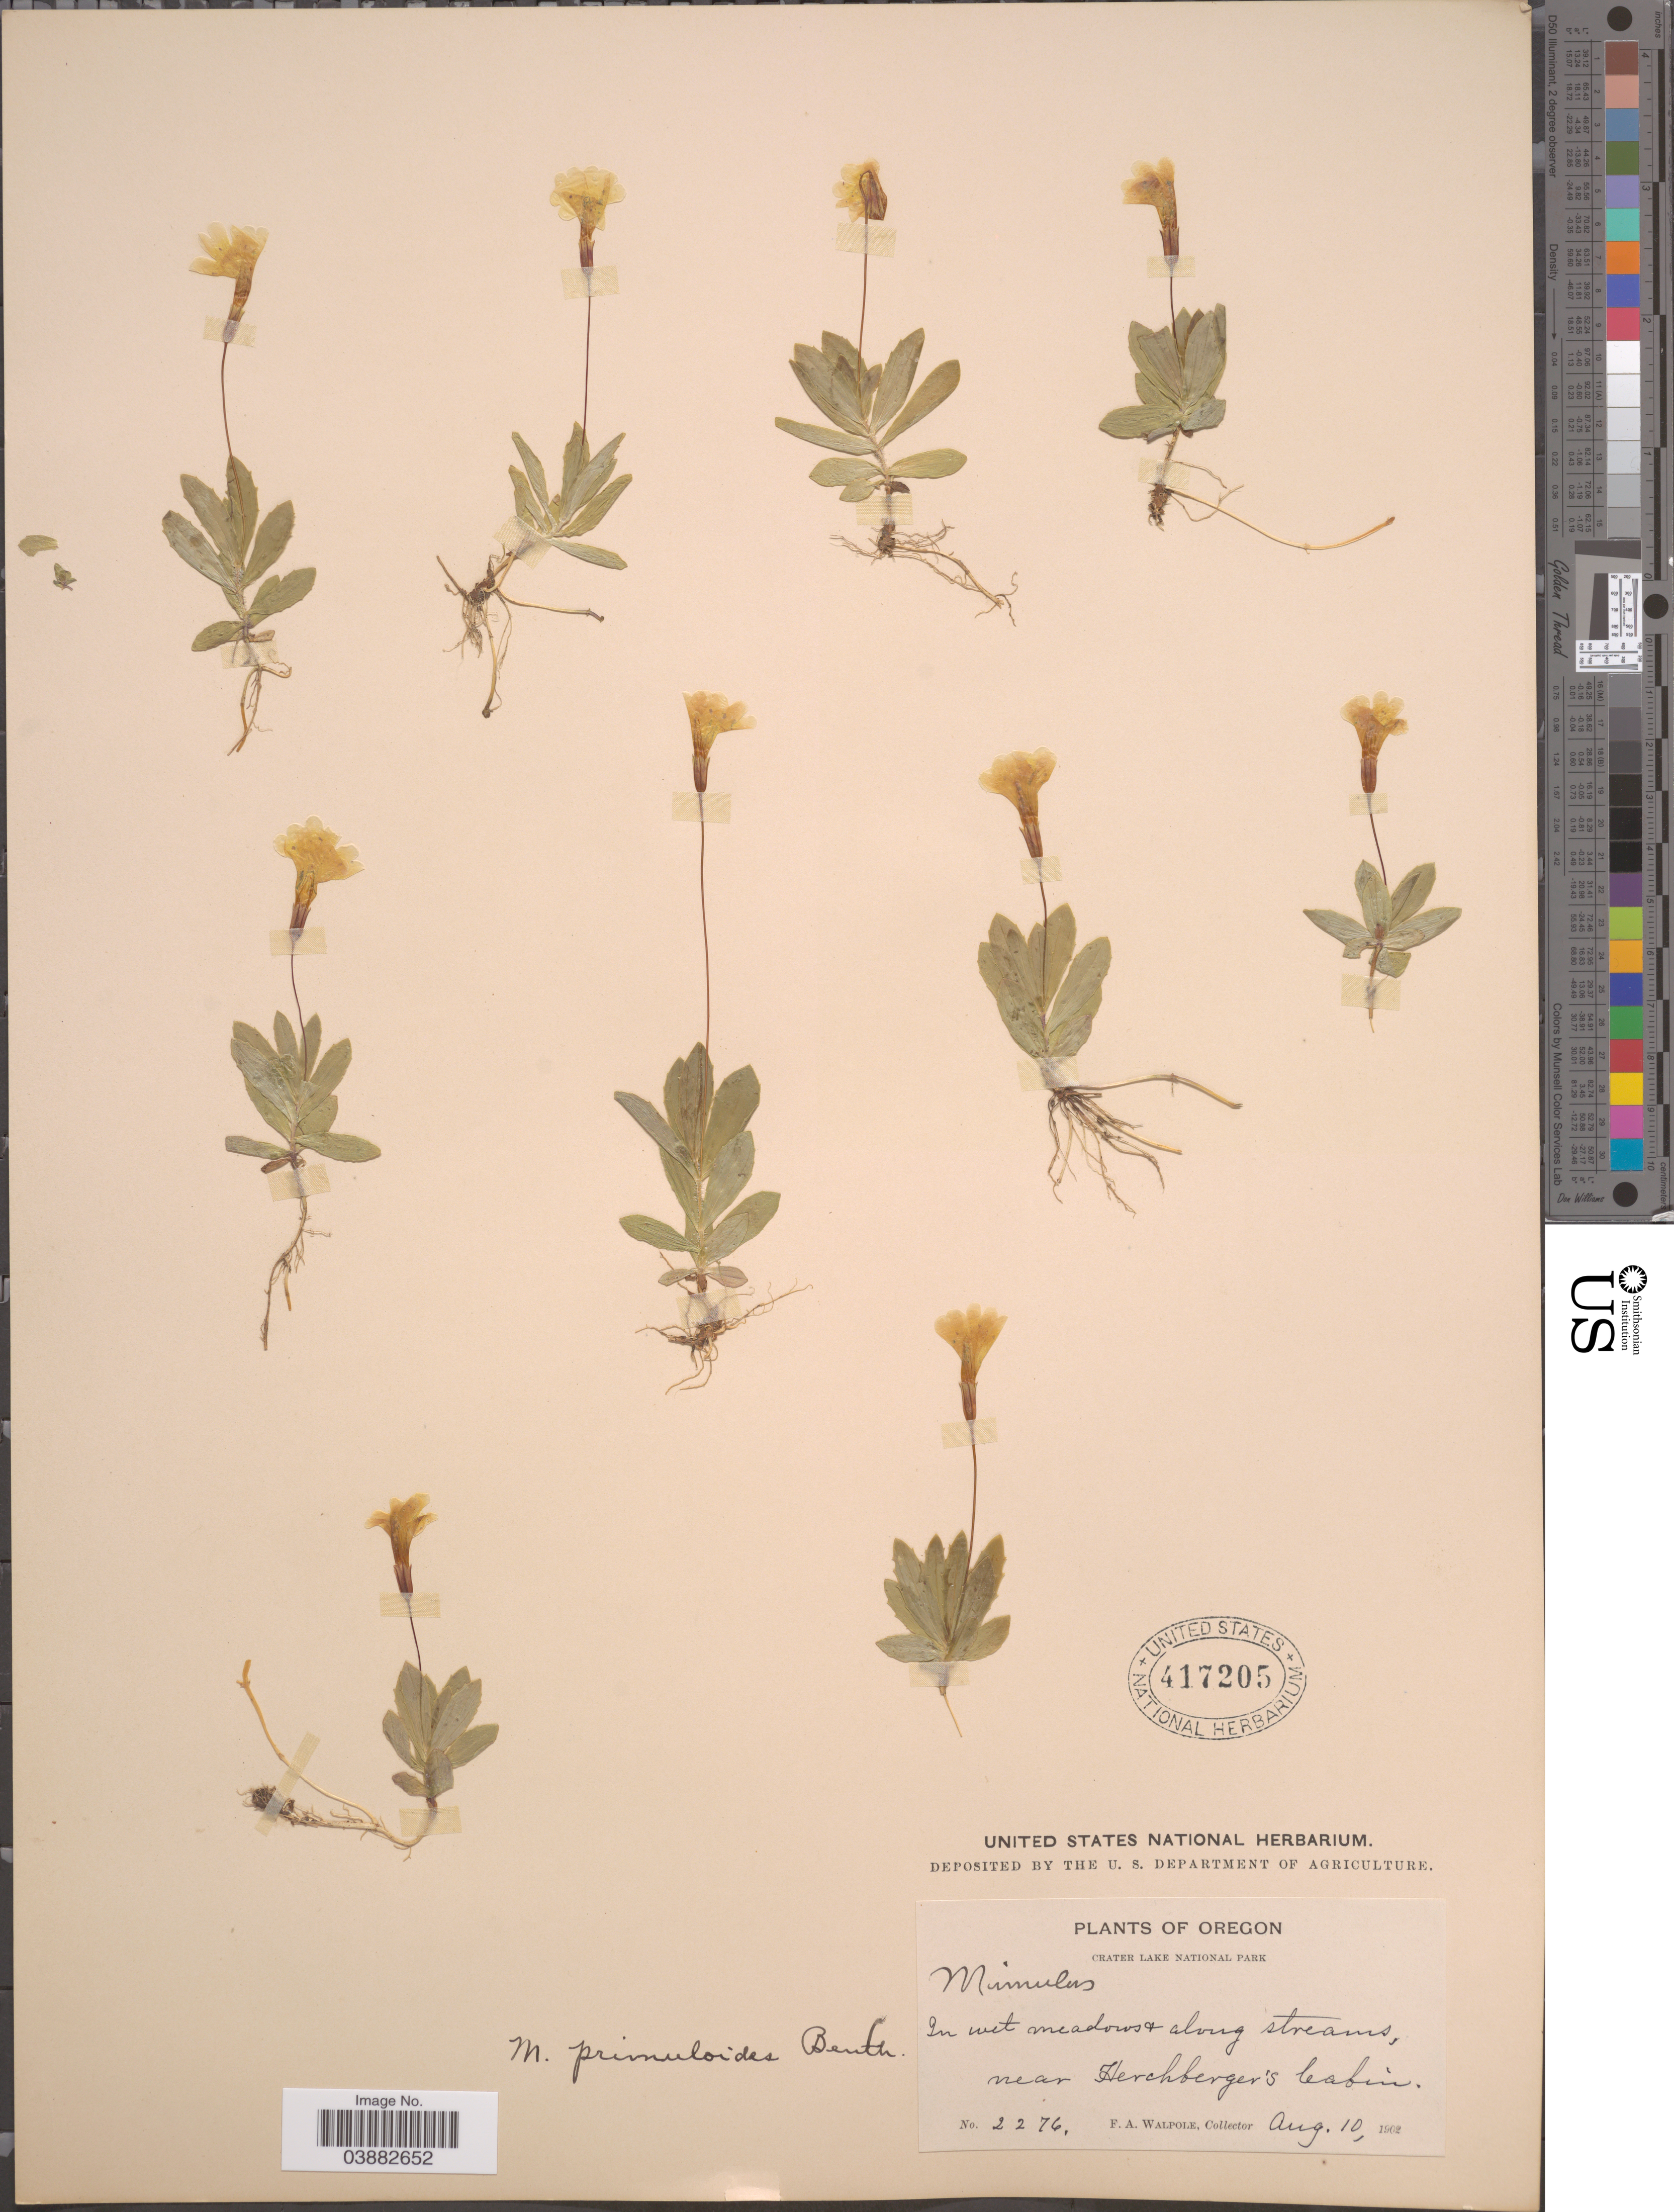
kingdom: Plantae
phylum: Tracheophyta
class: Magnoliopsida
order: Lamiales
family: Phrymaceae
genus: Mimulus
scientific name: Mimulus primuloides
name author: Benth.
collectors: F. Walpole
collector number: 2276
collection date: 1902-08-10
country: United States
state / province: Oregon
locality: Crater Lake National Park. In wet meadows along streams, near Herchberger's Cabin.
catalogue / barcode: US 417205